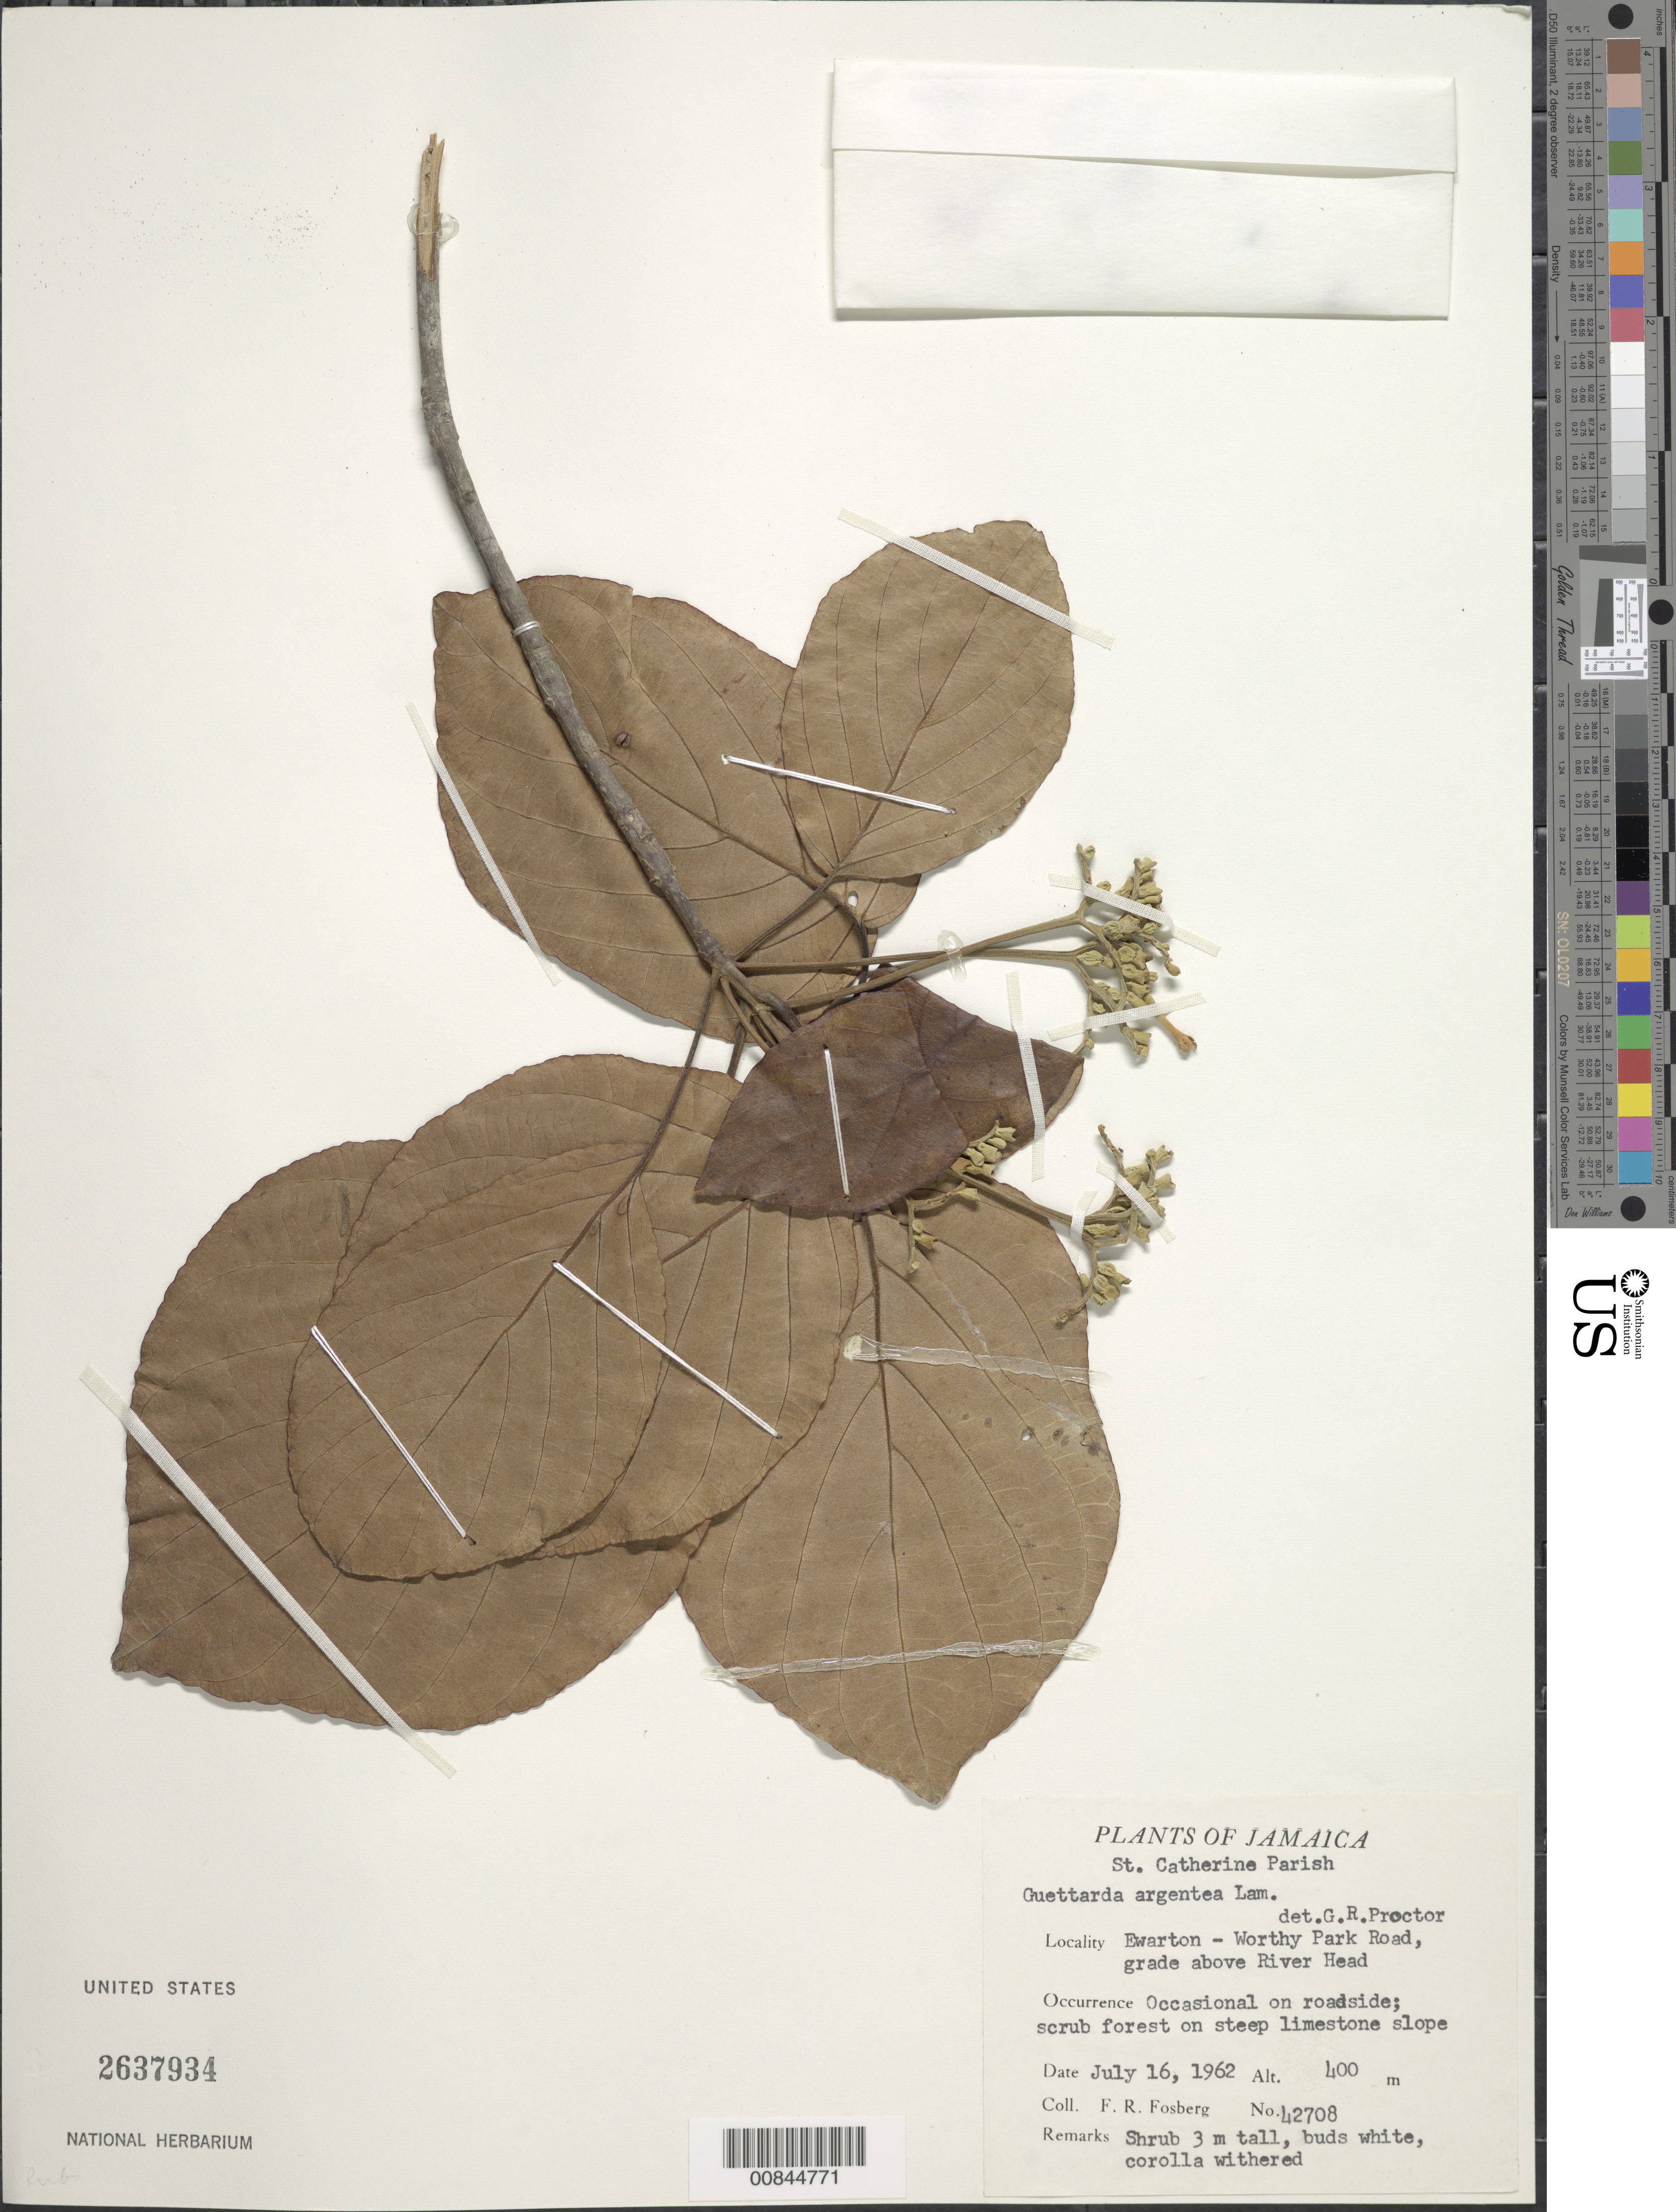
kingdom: Plantae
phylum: Tracheophyta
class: Magnoliopsida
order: Gentianales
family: Rubiaceae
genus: Guettarda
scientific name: Guettarda argentea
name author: Lam.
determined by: Proctor, G. R.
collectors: F. R. Fosberg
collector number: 42708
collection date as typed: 16 Jul 1962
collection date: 1962-07-16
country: Jamaica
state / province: Saint Catherine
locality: Ewarton - Worthy Park Road, grade above River Head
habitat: Roadside; scrub forest on steep limestone slope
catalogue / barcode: US 2637934